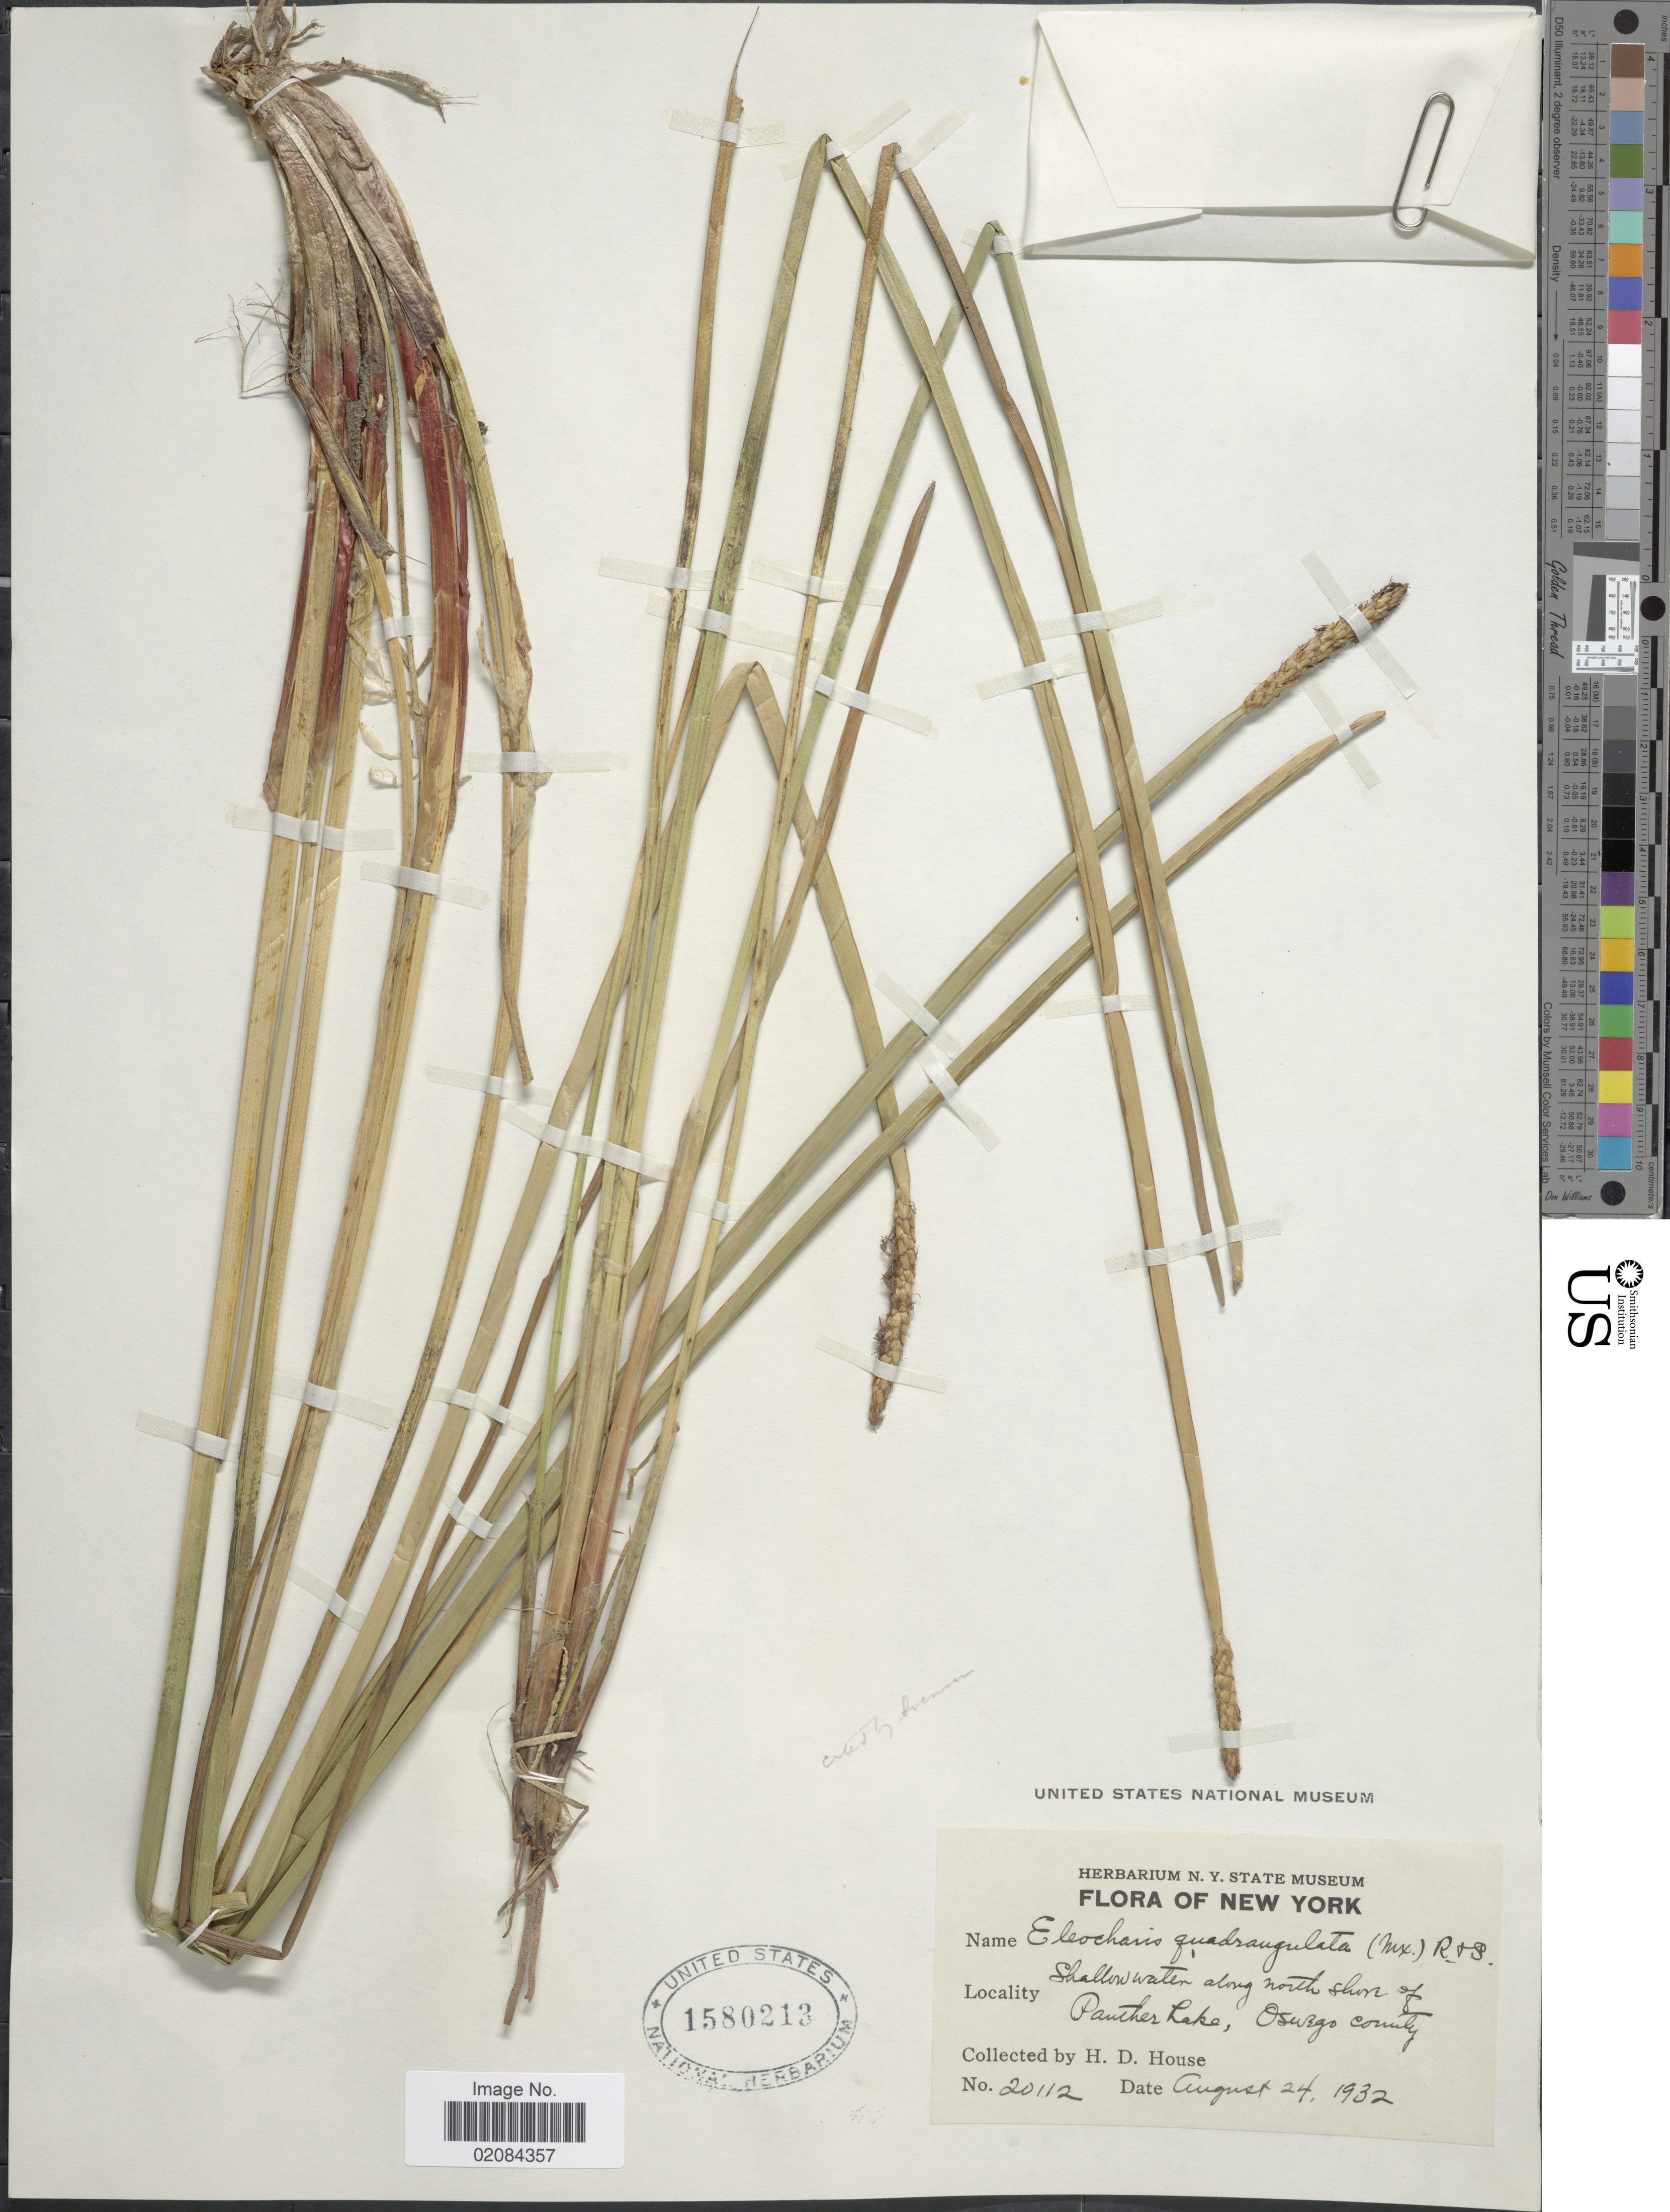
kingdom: Plantae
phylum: Tracheophyta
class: Liliopsida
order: Poales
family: Cyperaceae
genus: Eleocharis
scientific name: Eleocharis quadrangulata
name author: (Michx.) Roem. & Schult.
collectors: H. D. House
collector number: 20112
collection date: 1932-08-24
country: United States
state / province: New York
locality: New York, Shallow water along north of shore of Panther Lake, Oswego County.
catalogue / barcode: US 1580213